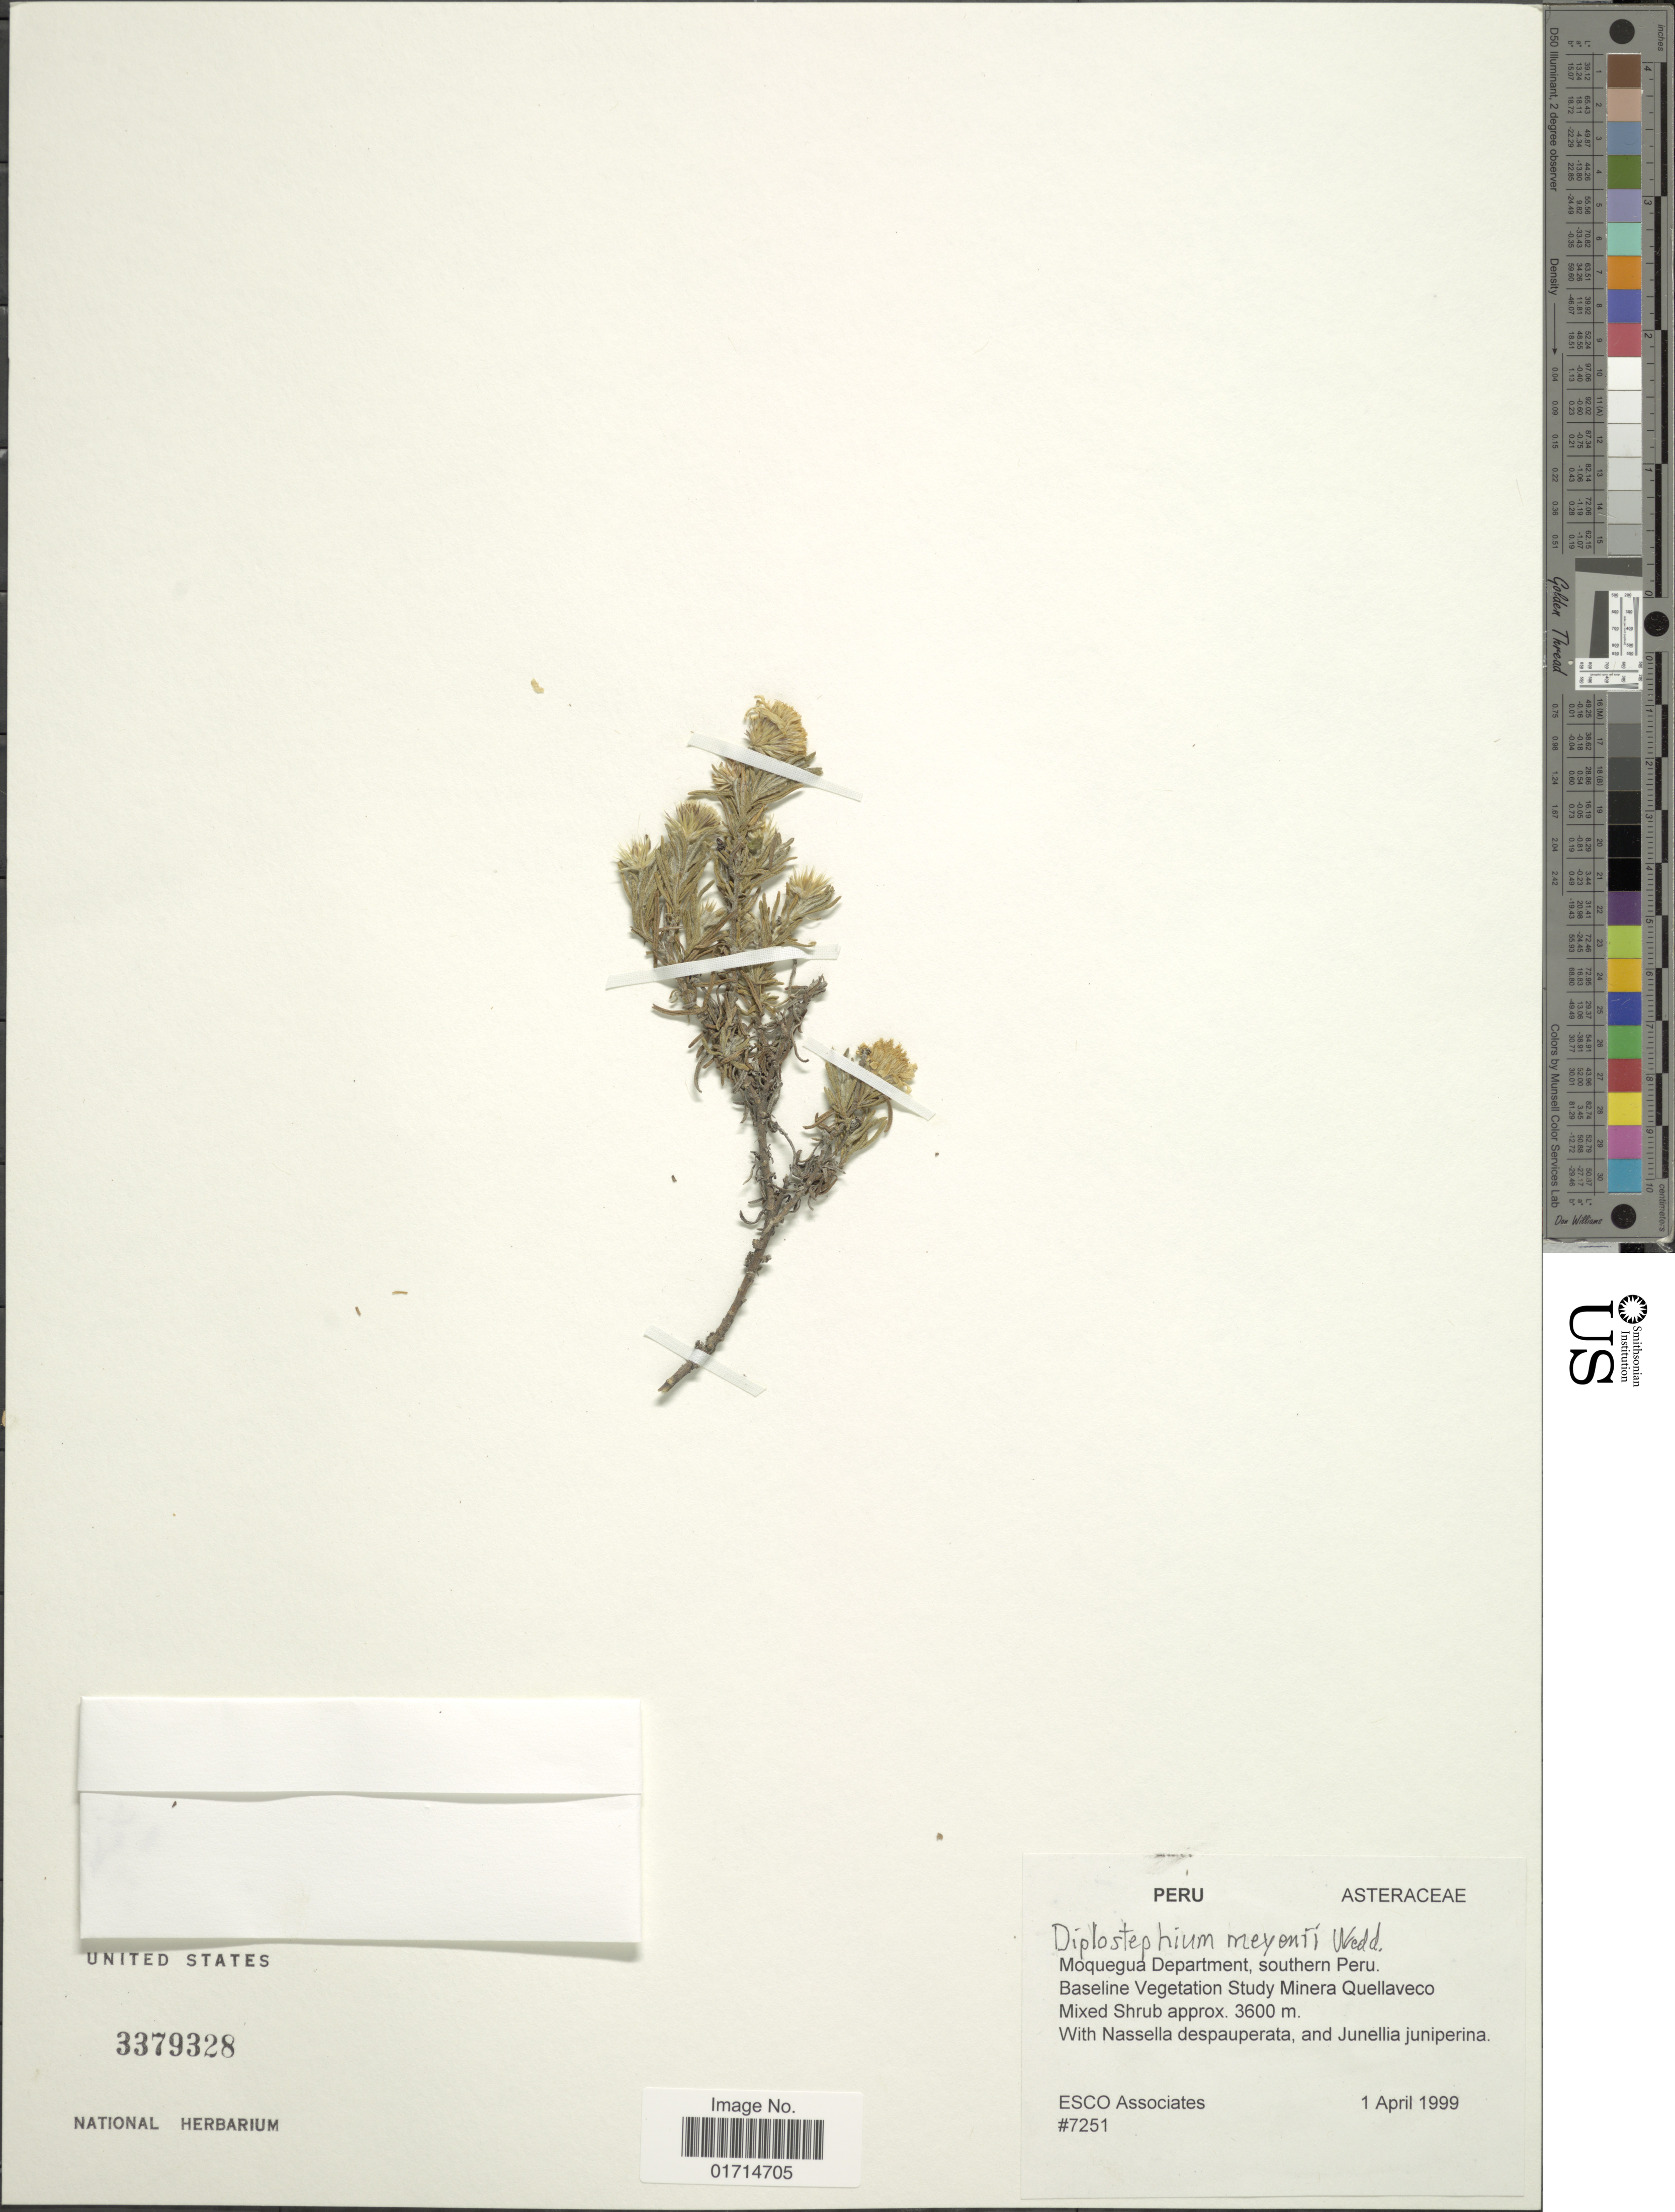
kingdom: Plantae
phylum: Tracheophyta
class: Magnoliopsida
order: Asterales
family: Asteraceae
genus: Diplostephium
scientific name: Diplostephium meyenii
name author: (Sch. Bip. ex Wedd.) S.F. Blake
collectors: ESCO Associates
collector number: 7251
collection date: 1999-04-01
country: Peru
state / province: Moquegua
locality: Moquegua Department, southern Peru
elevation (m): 3600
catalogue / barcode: US 3379328